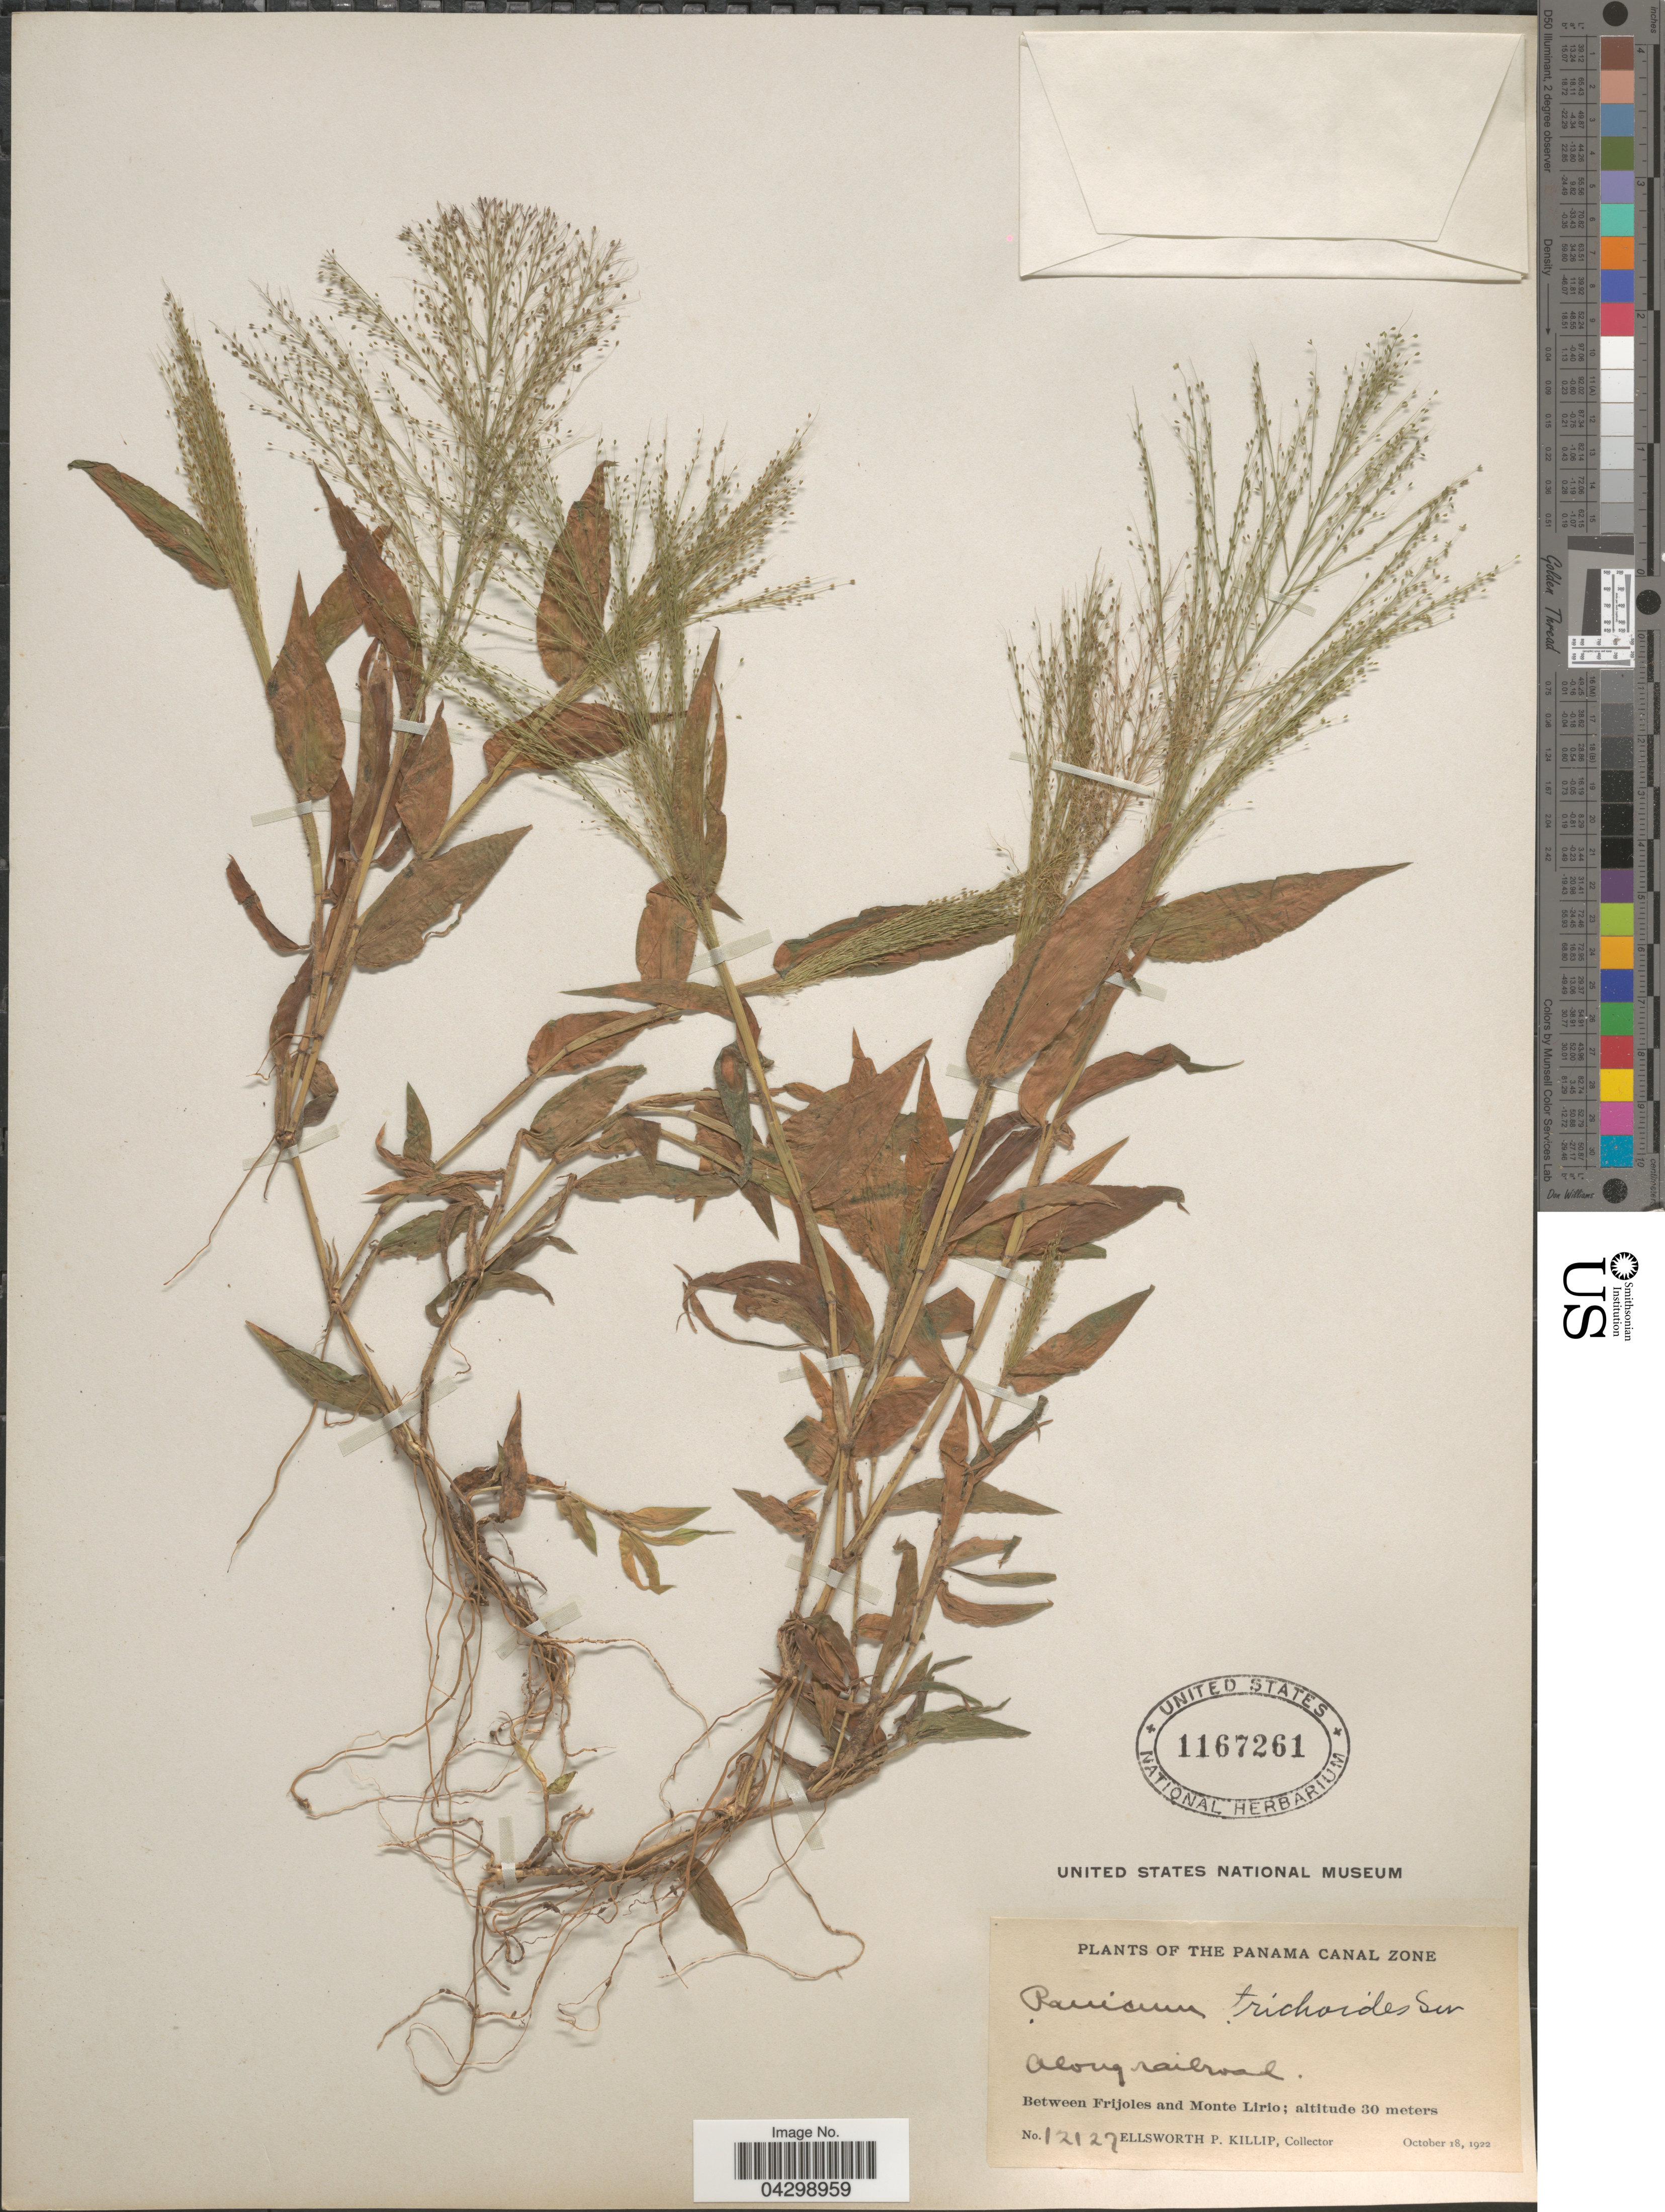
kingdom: Plantae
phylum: Tracheophyta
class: Liliopsida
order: Poales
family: Poaceae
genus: Panicum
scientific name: Panicum trichoides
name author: Sw.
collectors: E. P. Killip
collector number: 12127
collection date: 1922-10-18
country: Panama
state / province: Colón / Panamá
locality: Panama Canal Zone. Along railroad. Between Frijoles and Monte Lirio.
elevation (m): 30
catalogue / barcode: US 1167261